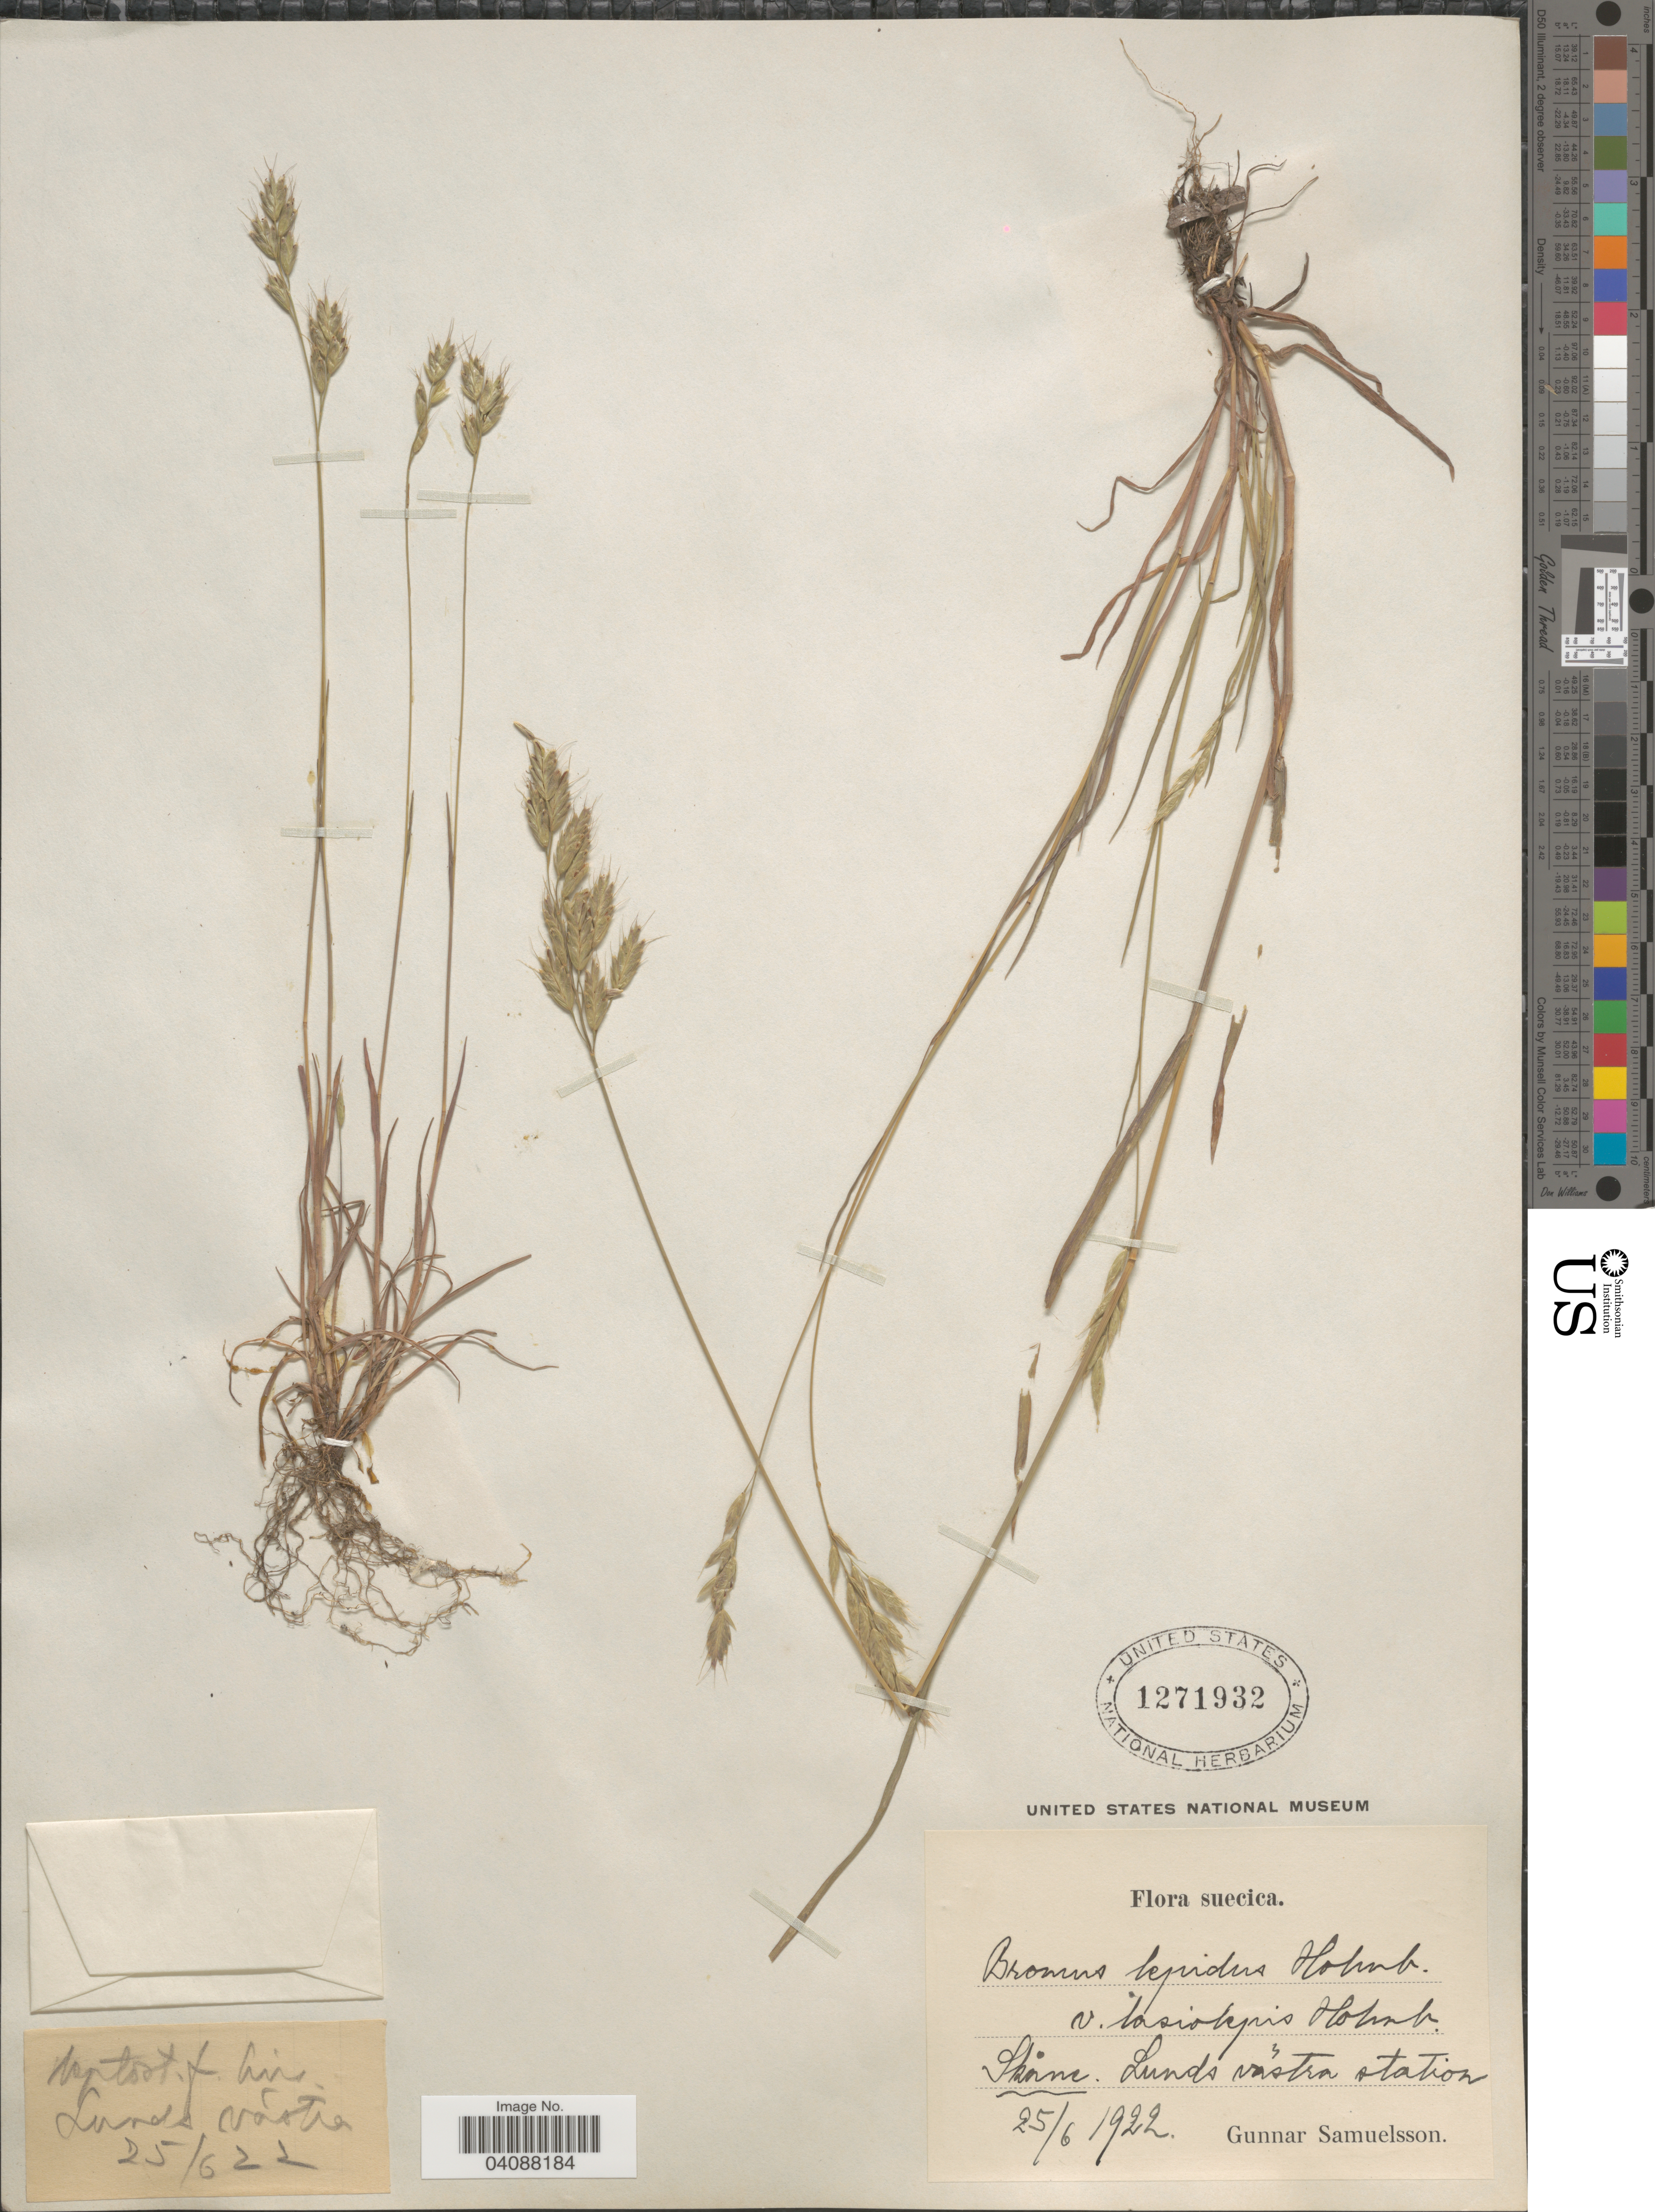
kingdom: Plantae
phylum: Tracheophyta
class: Liliopsida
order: Poales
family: Poaceae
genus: Bromus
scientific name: Bromus lepidus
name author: Holmberg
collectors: G. Samuelsson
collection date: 1922-06-25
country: Sweden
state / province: Skåne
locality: Suecica. Lunds vãstra station.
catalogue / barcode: US 1271932